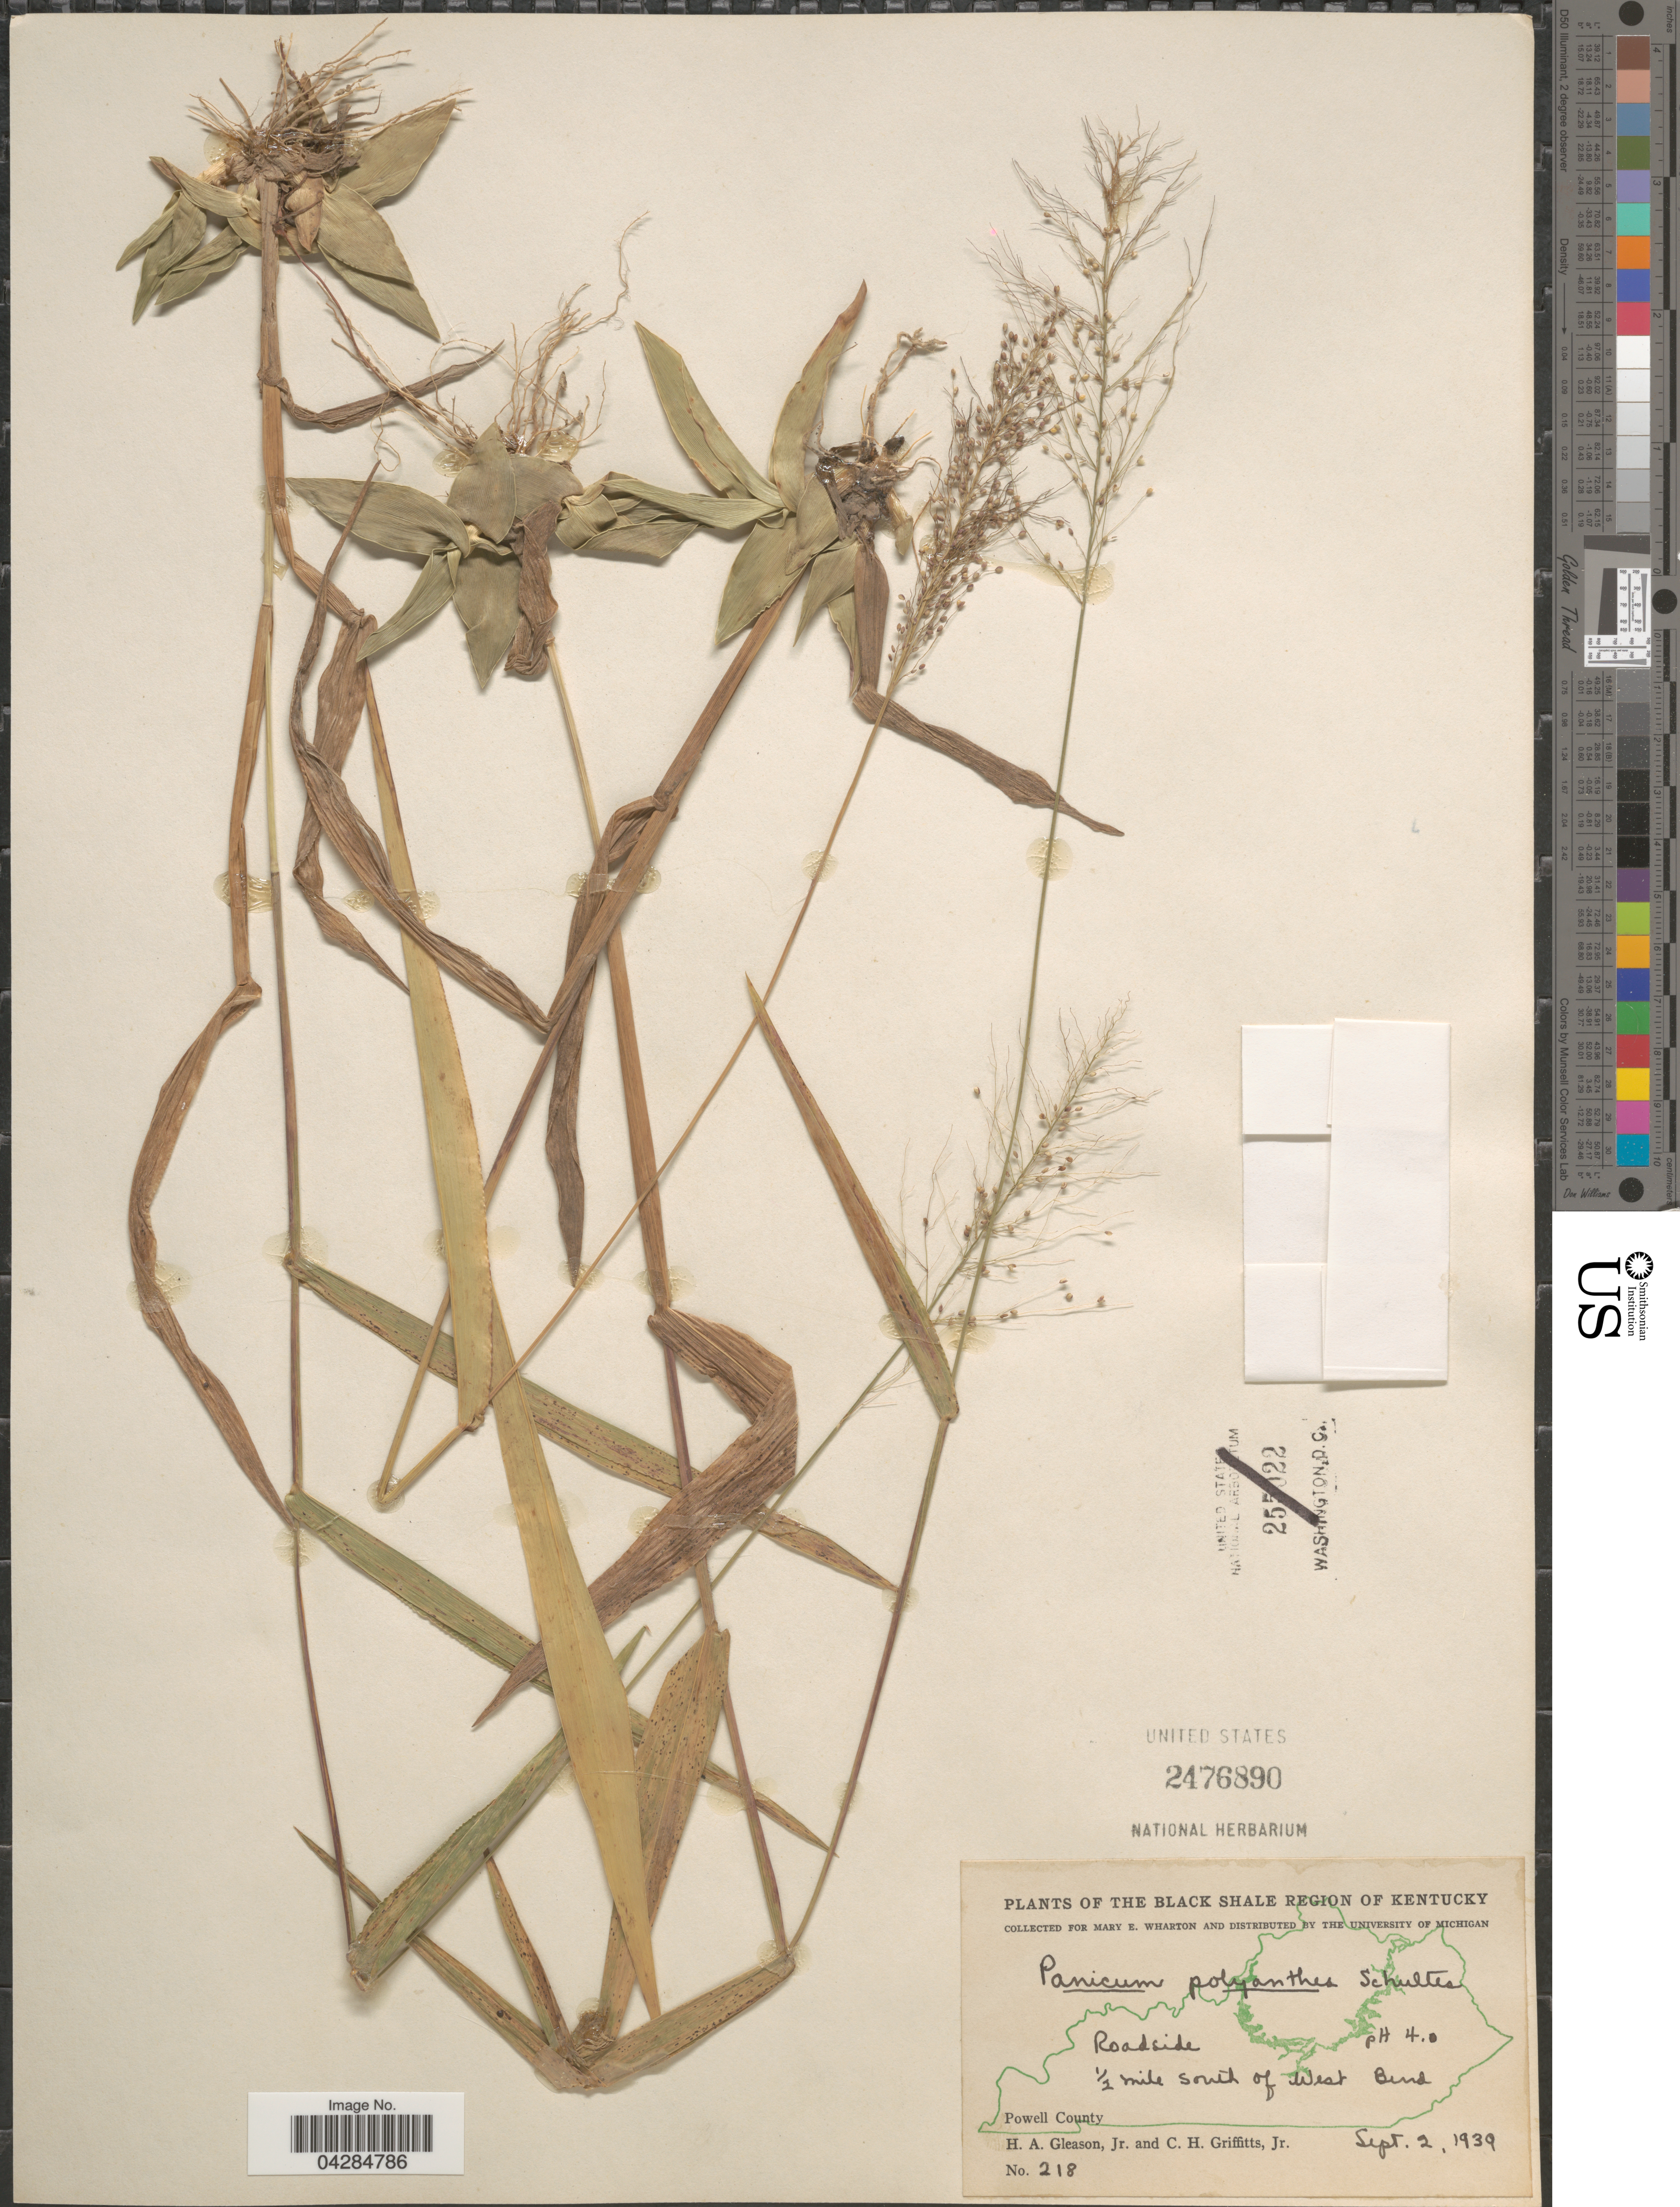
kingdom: Plantae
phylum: Tracheophyta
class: Liliopsida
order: Poales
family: Poaceae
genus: Dichanthelium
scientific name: Dichanthelium polyanthes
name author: (Schult.) Mohlenbr.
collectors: H. A. Gleason & C. Griffitts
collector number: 218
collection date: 1939-09-02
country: United States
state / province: Kentucky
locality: The Black Shale Region Of Kentucky. Roadside. 1/2 miles south of West Bend. Powell County.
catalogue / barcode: US 2476890